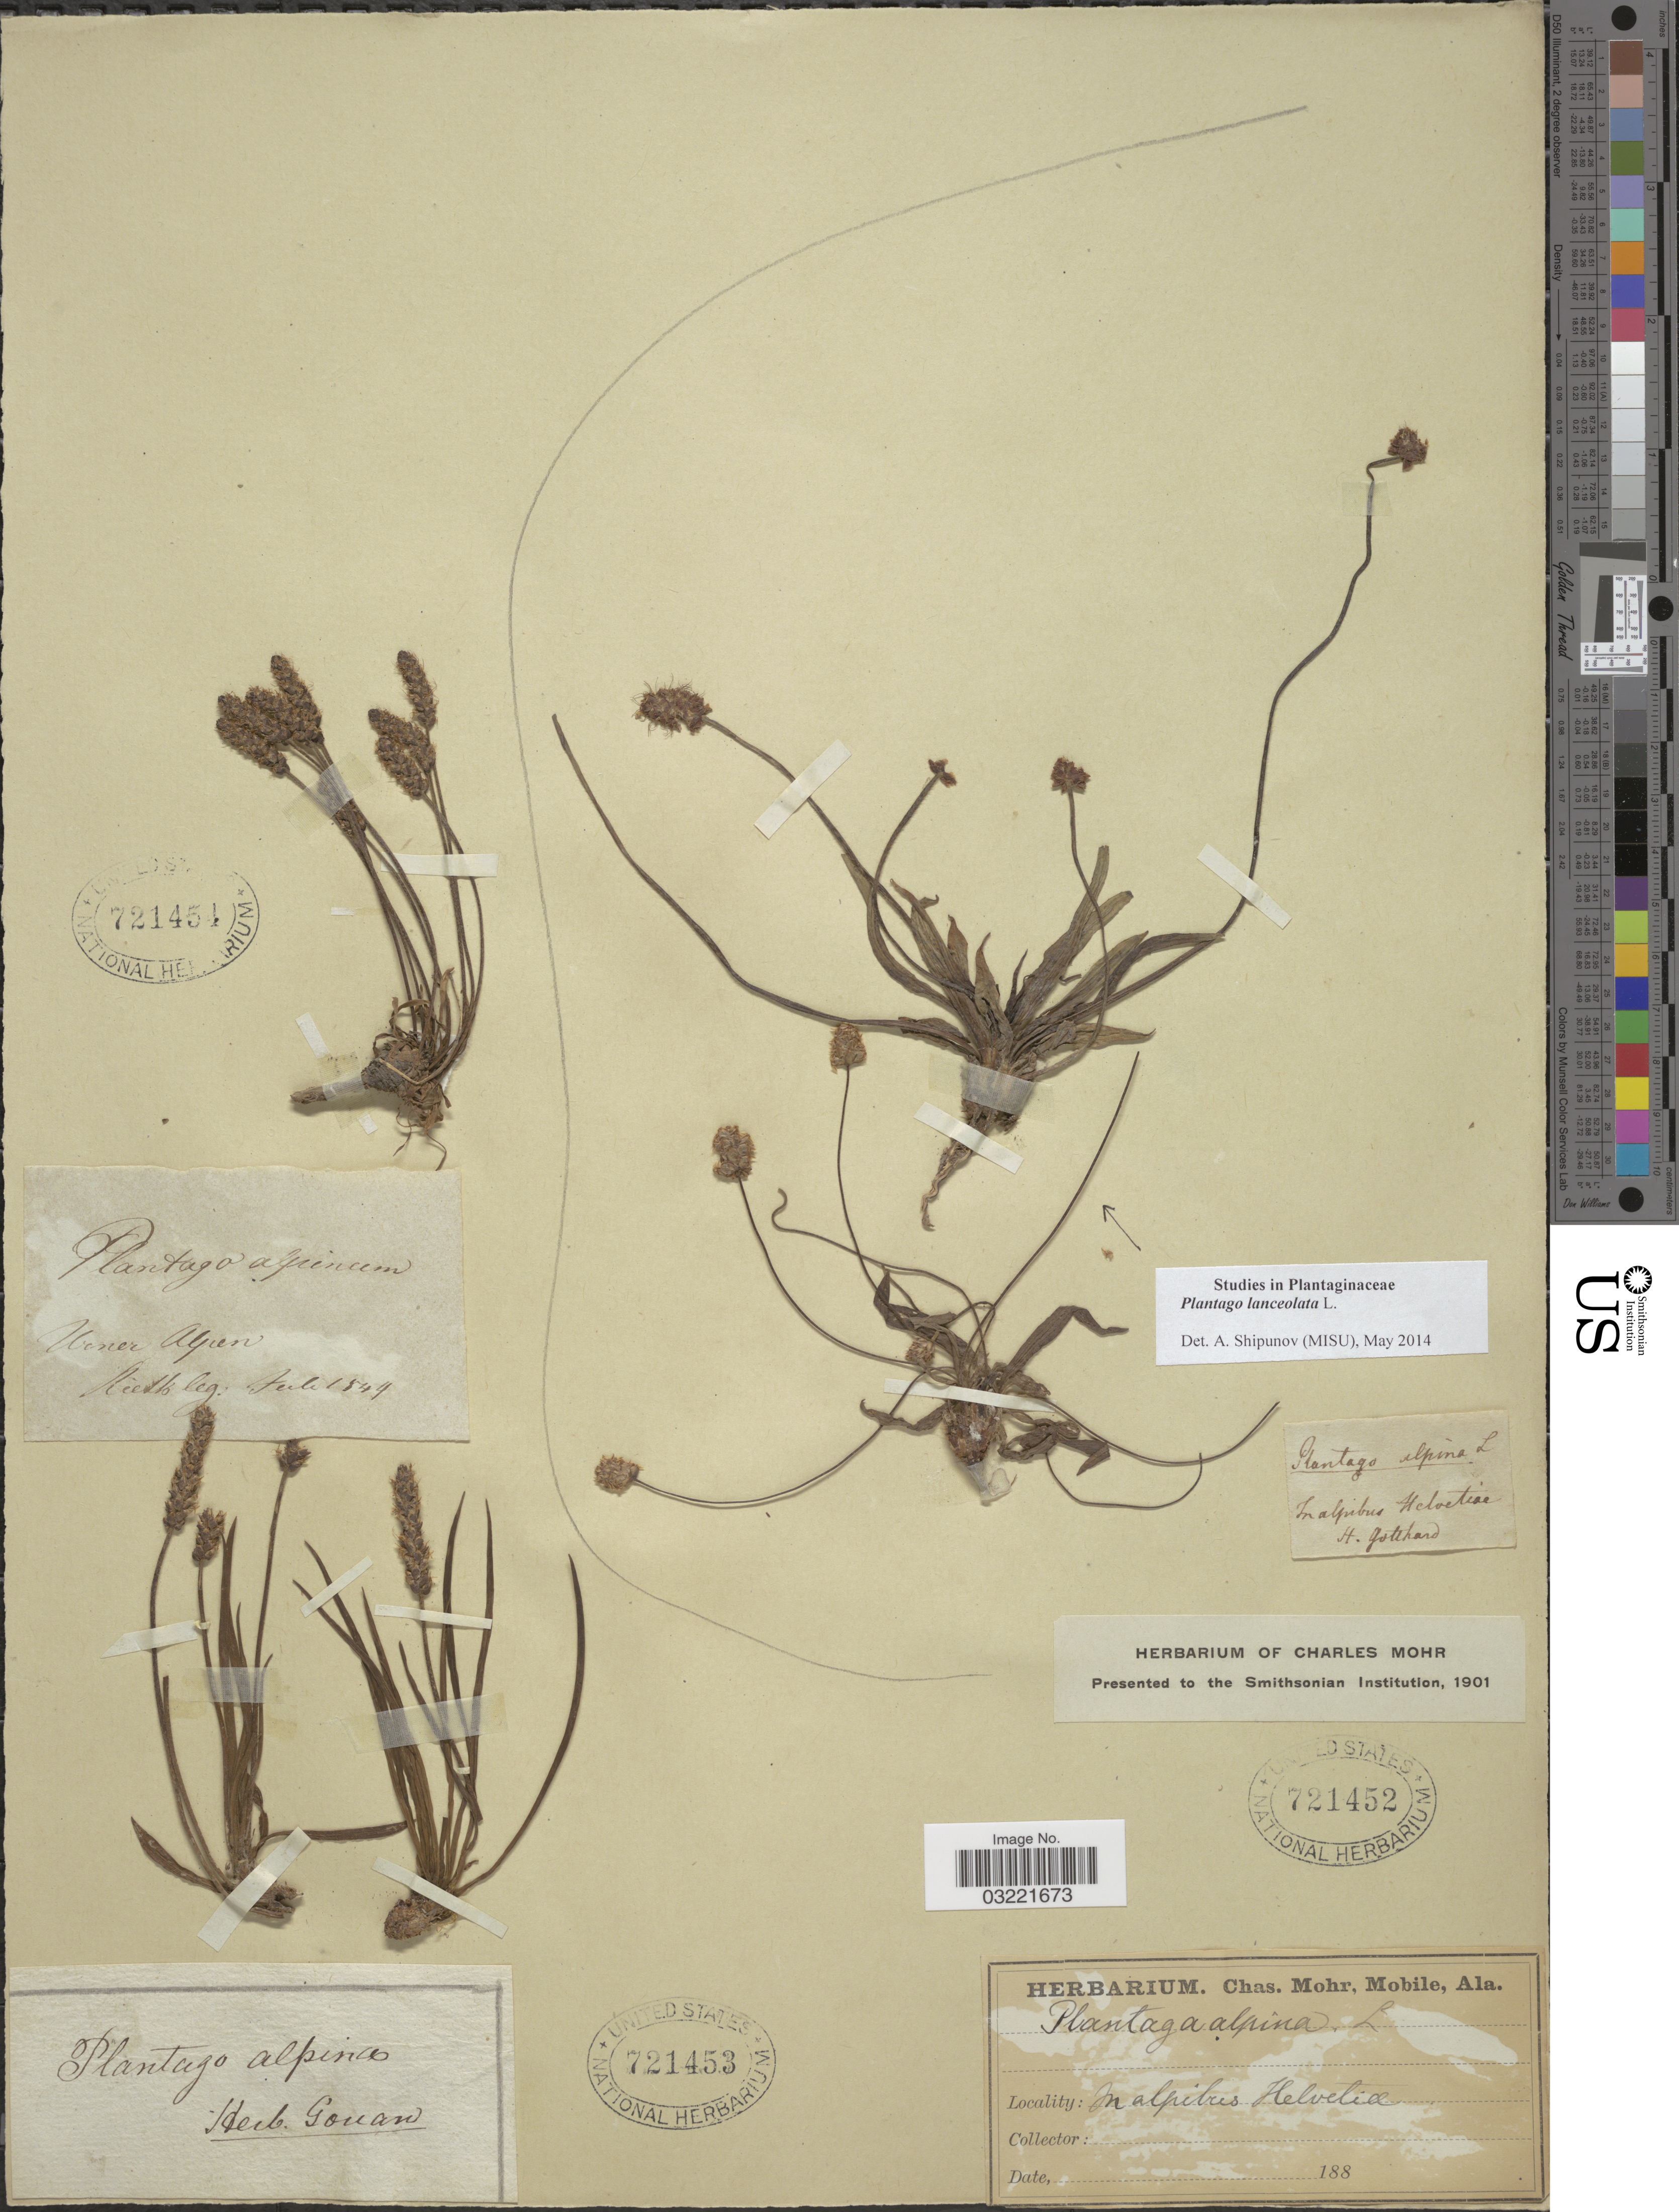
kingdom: Plantae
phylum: Tracheophyta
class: Magnoliopsida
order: Lamiales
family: Plantaginaceae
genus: Plantago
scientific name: Plantago lanceolata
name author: L.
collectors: ex herb. Gouan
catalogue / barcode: US 721453-2